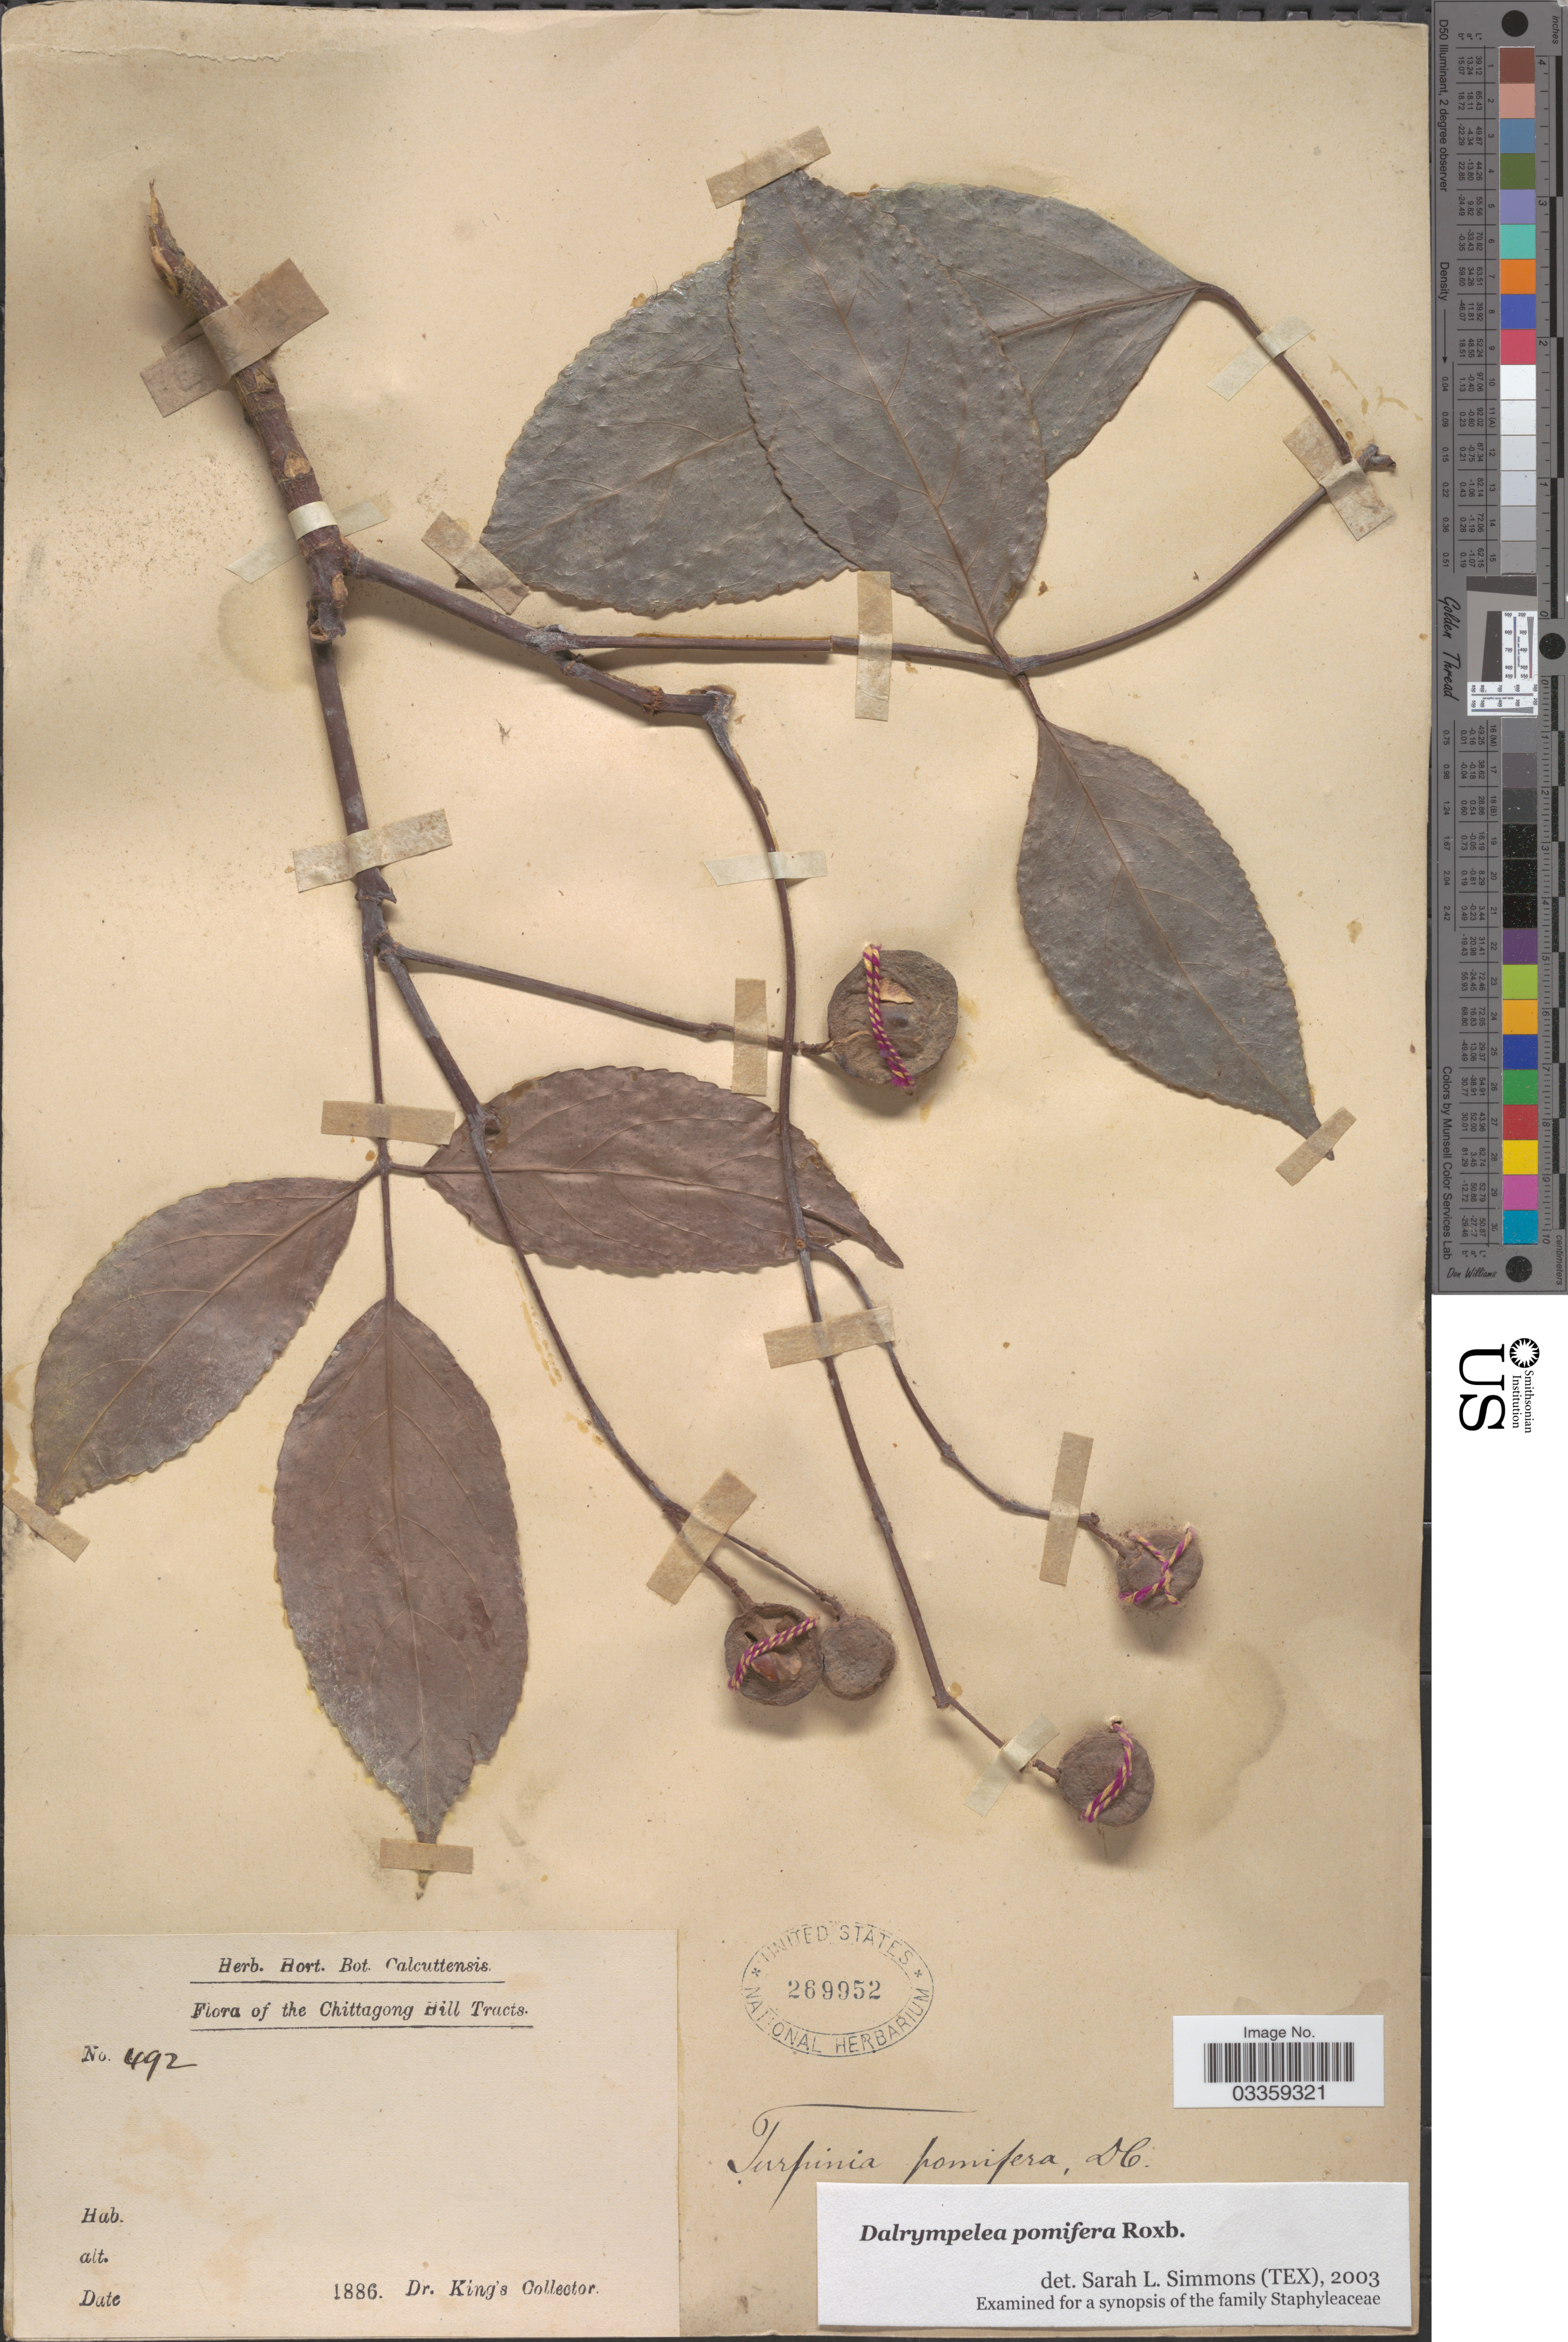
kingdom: Plantae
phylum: Tracheophyta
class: Magnoliopsida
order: Crossosomatales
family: Staphyleaceae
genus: Dalrympelea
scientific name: Dalrympelea pomifera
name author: Roxb.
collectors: Dr. King's collector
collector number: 492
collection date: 1886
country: Bangladesh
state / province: Chittagong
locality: Chittagong Hill Tracts.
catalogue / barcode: US 269952